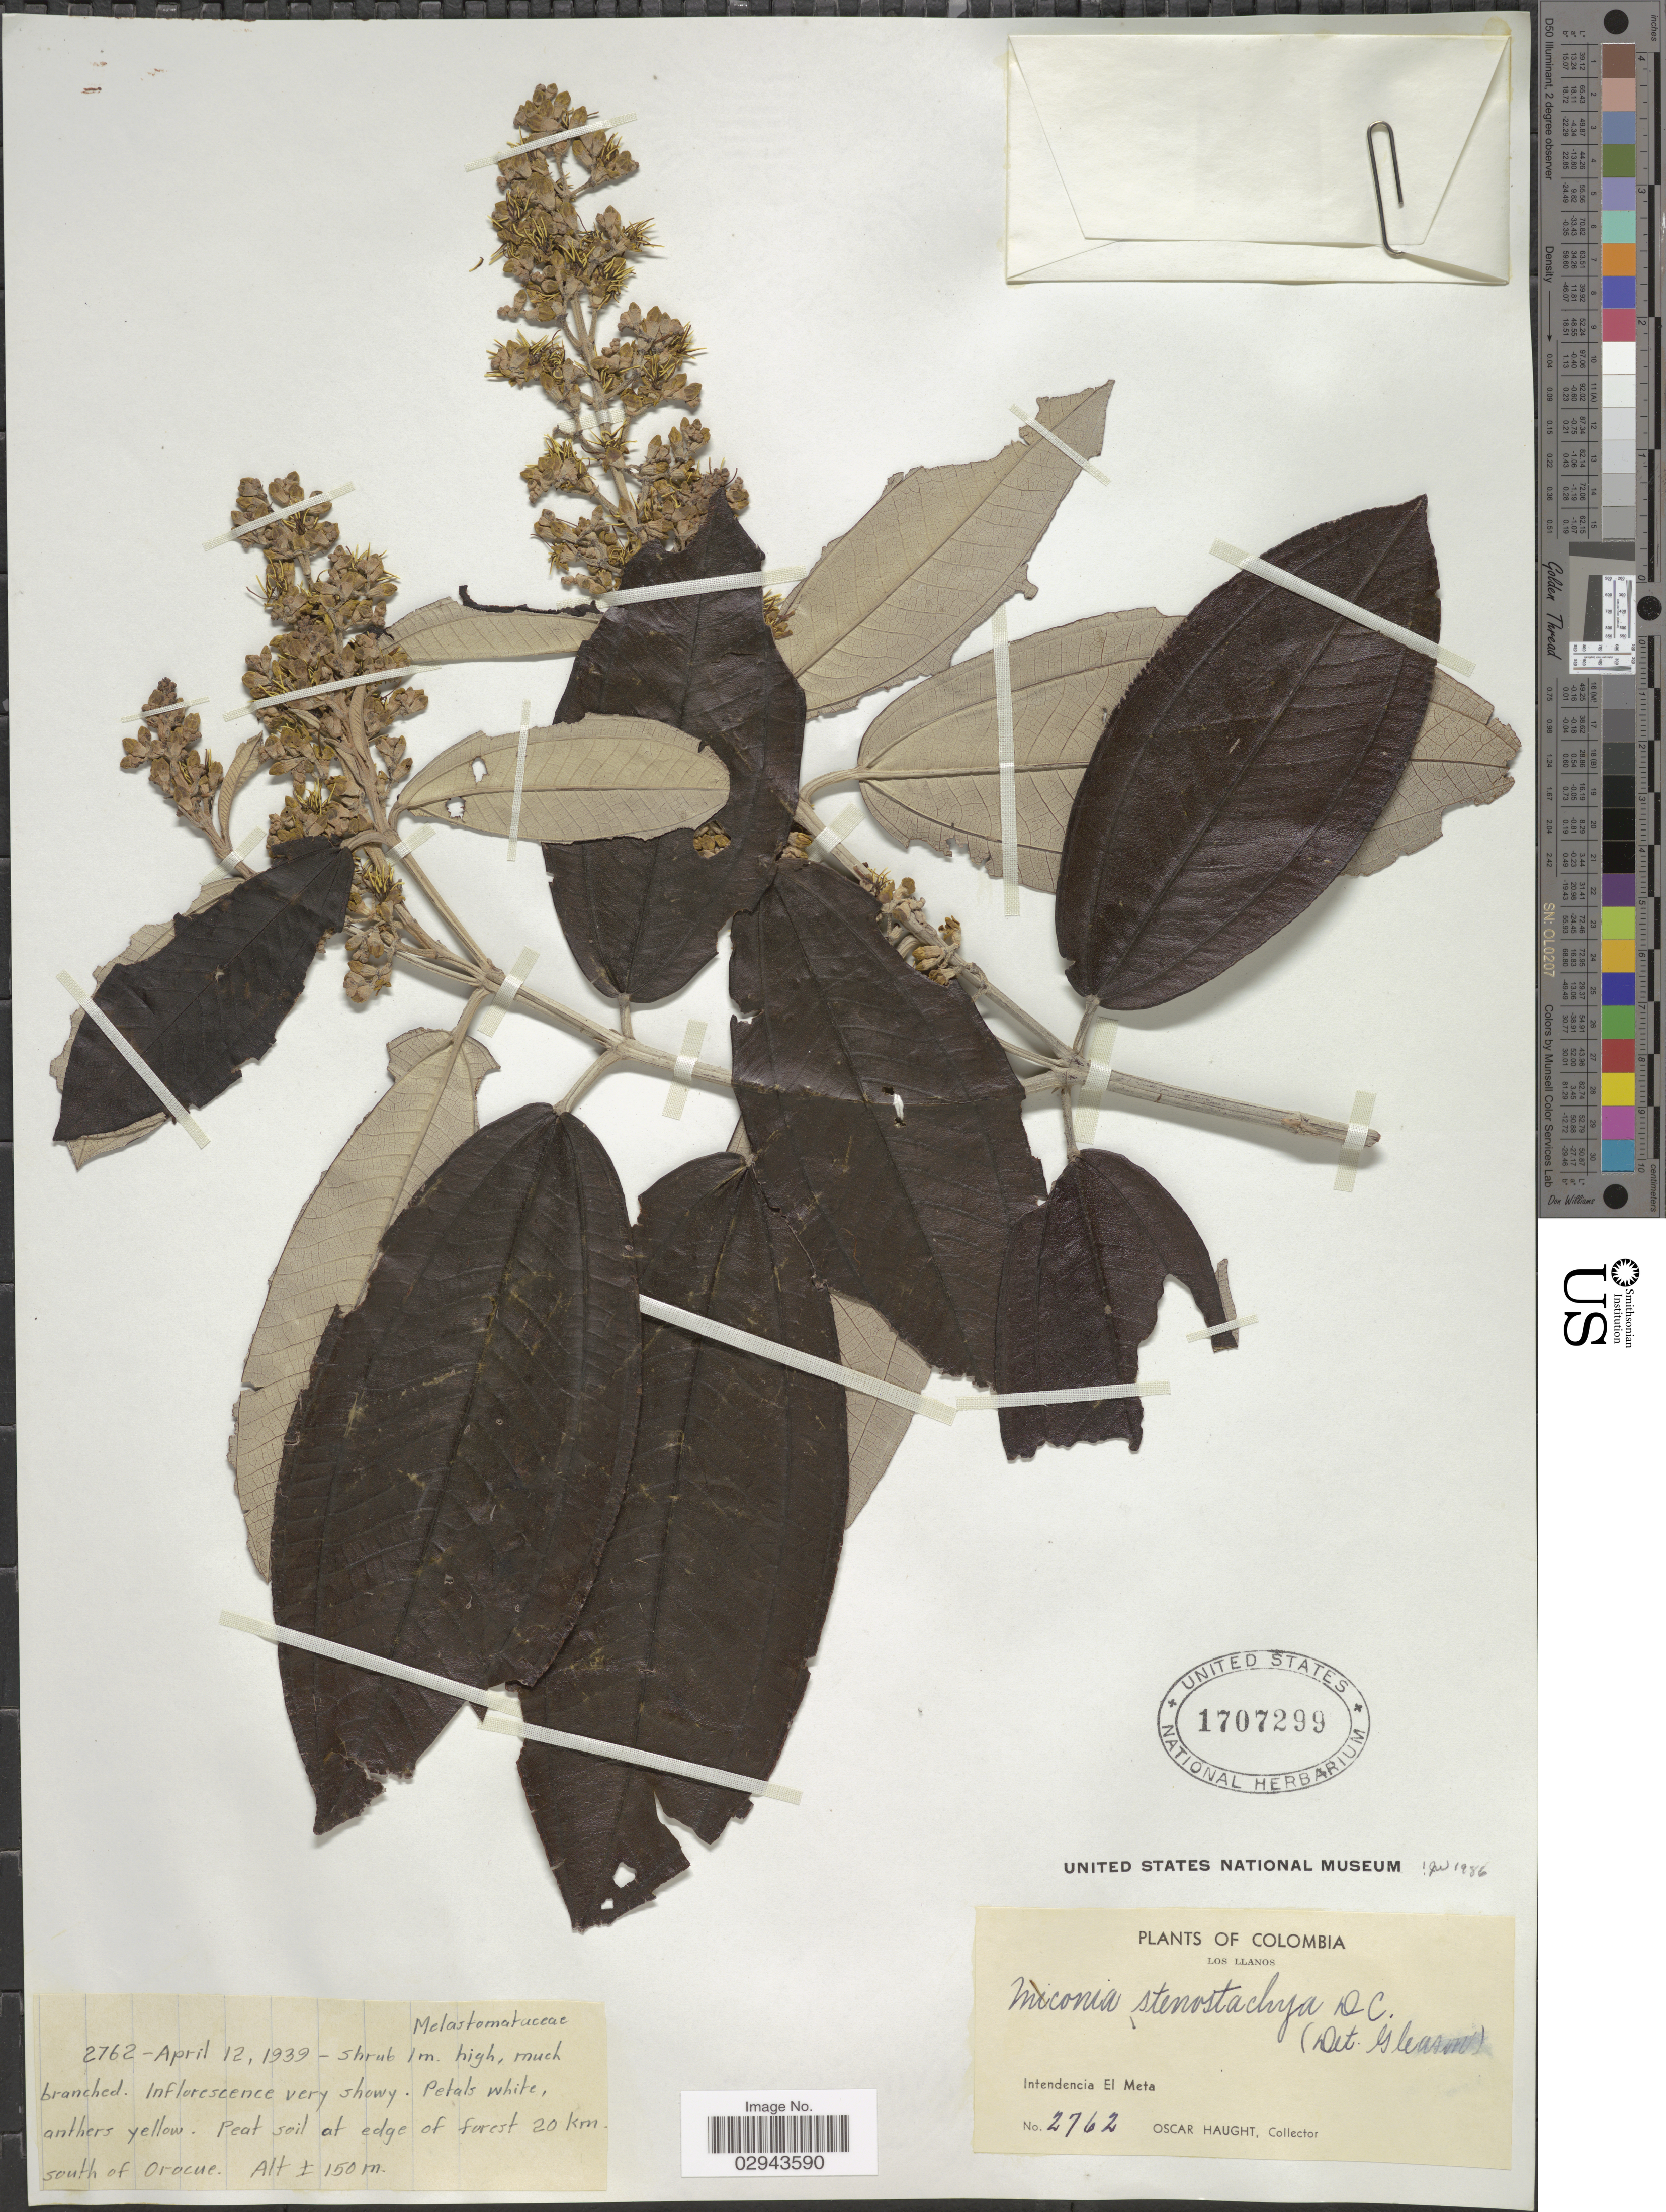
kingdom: Plantae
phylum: Tracheophyta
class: Magnoliopsida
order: Myrtales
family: Melastomataceae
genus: Miconia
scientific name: Miconia stenostachya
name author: DC.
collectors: O. L. Haught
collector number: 2762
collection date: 1939-04-12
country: Colombia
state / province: Meta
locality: Los Llanos. Intendencia El Meta. 20 km. south of Orocue.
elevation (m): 150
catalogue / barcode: US 1707299